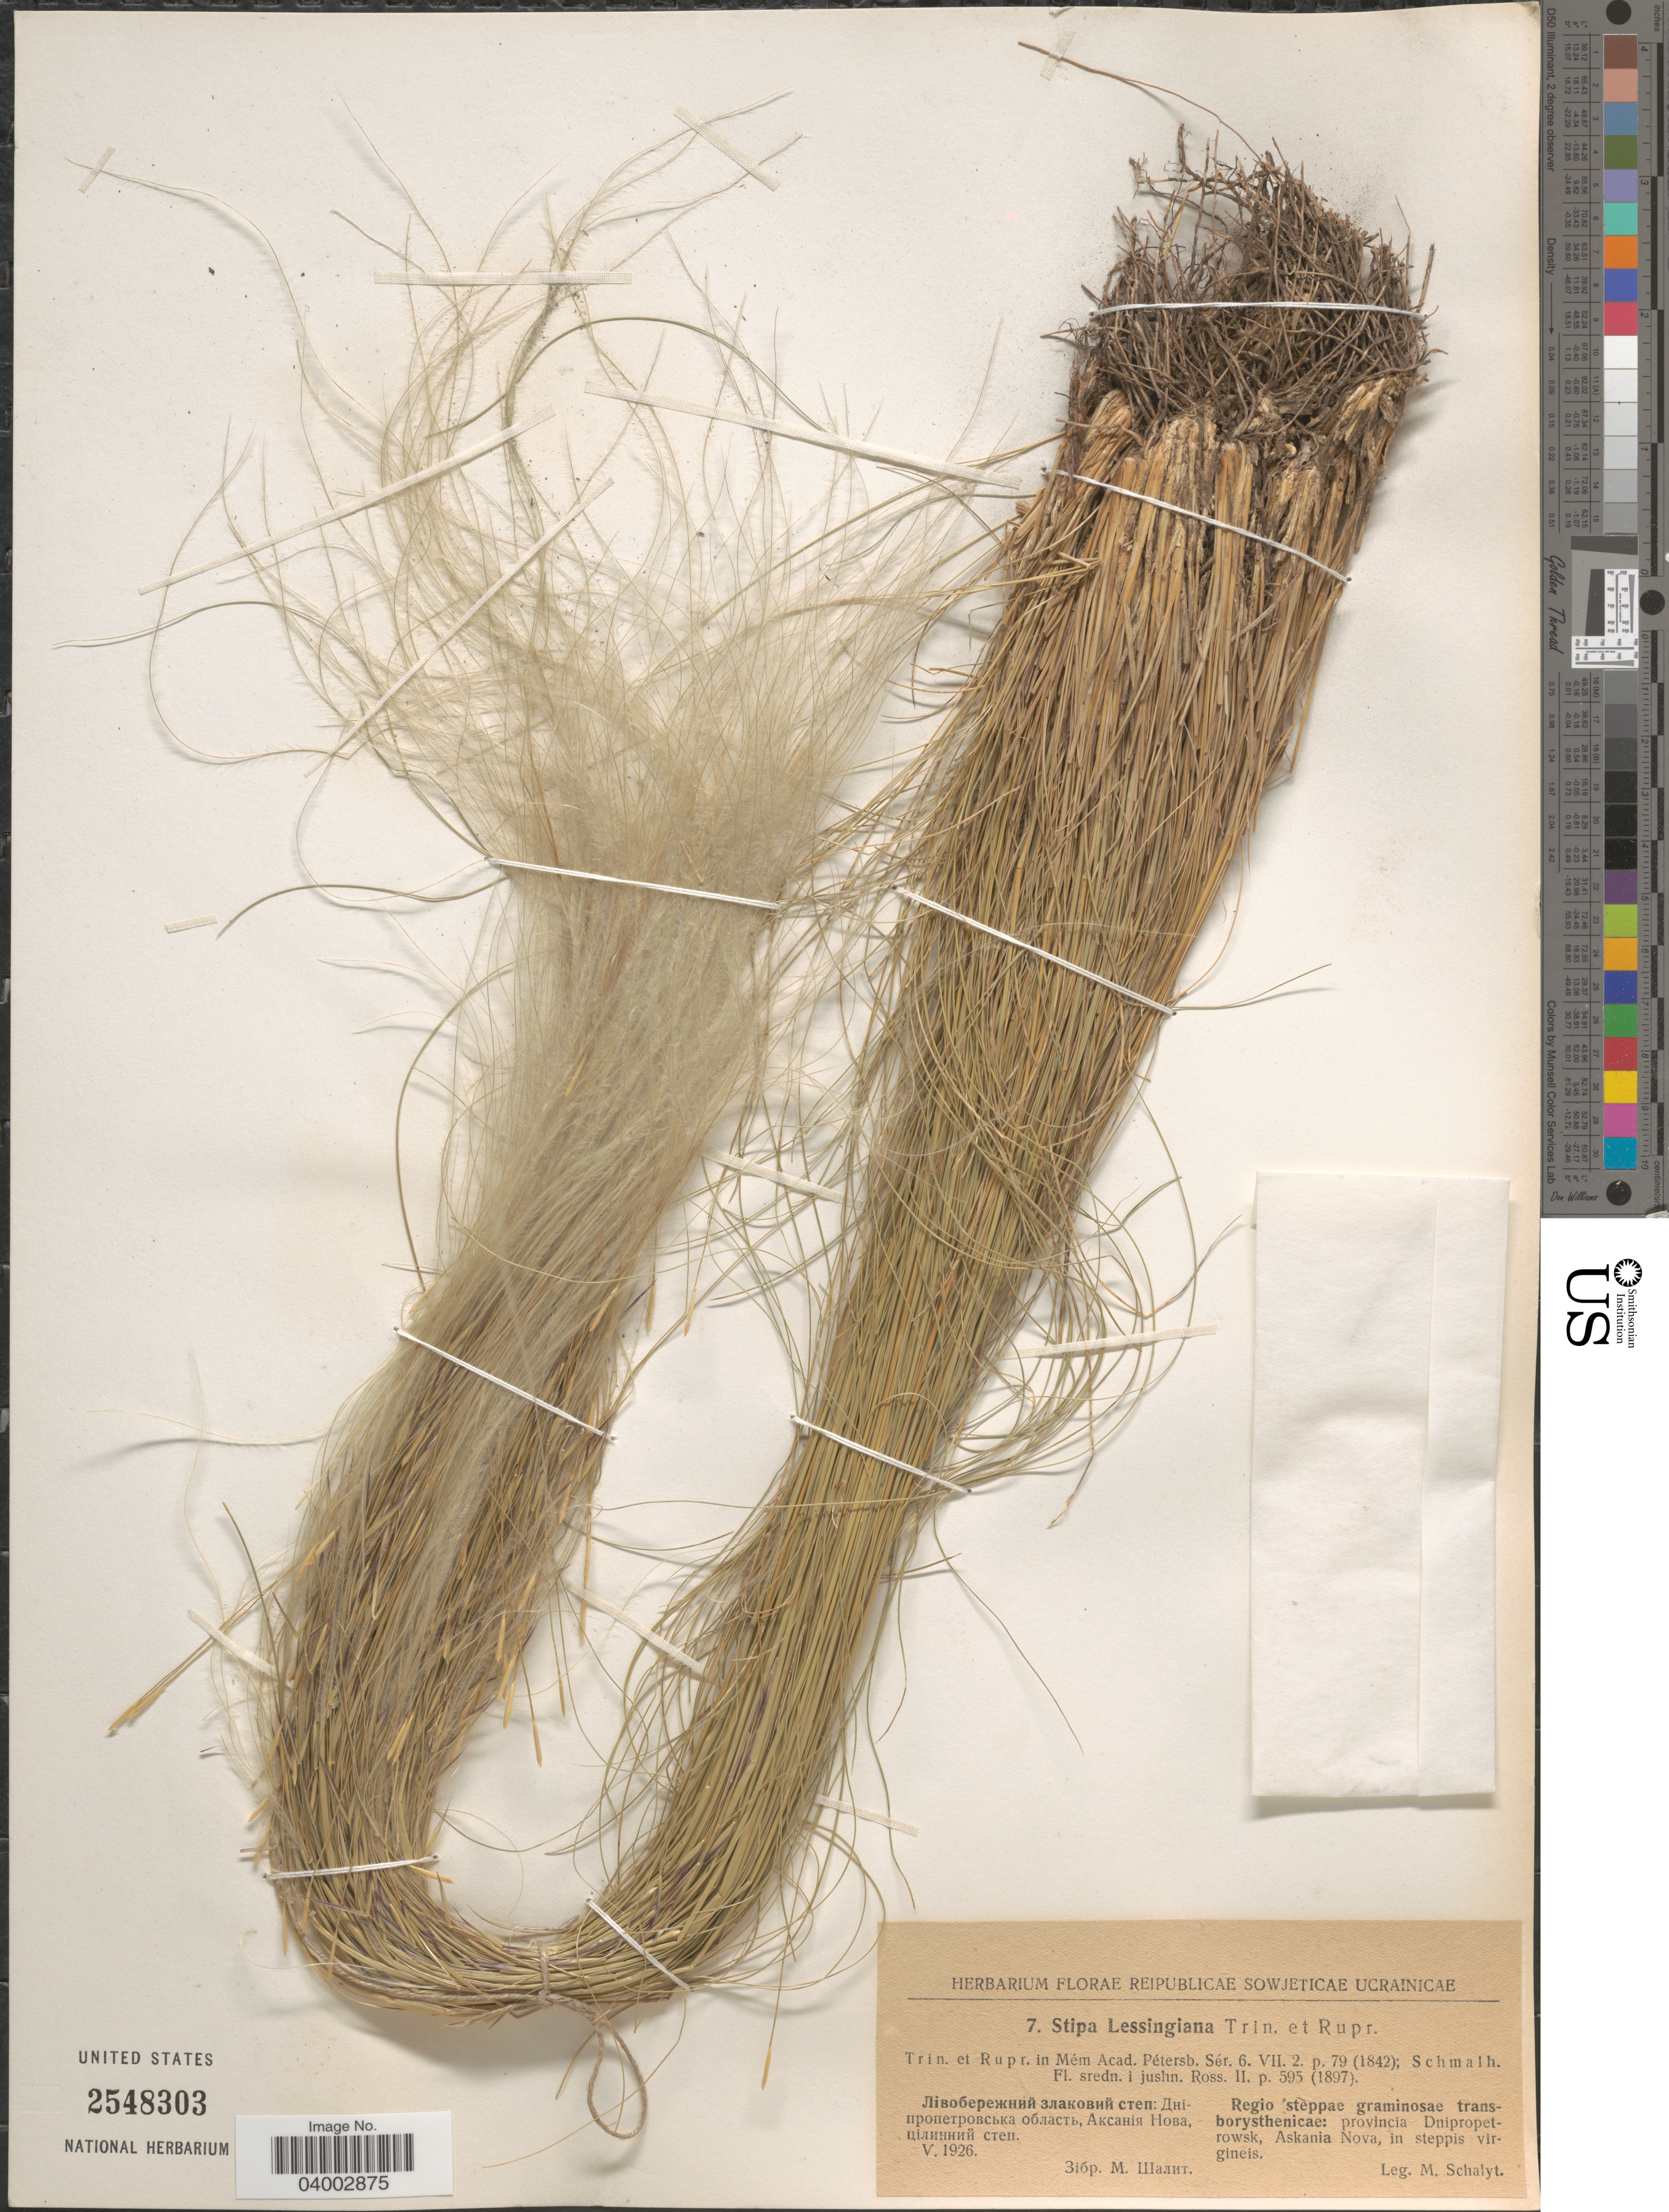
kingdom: Plantae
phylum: Tracheophyta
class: Liliopsida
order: Poales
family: Poaceae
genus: Stipa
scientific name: Stipa lessingiana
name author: Trin. & Rupr.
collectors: M. Schalyt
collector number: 7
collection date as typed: X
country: Ukraine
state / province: Dnipropetrovs'k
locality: Reipublicae Sowjeticae Ucrainicae. Regio steppae graminosae transborysthenicae: provincia Dnipropetrowsk, Askania Nova, in steppis virgineis.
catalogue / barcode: US 2548303